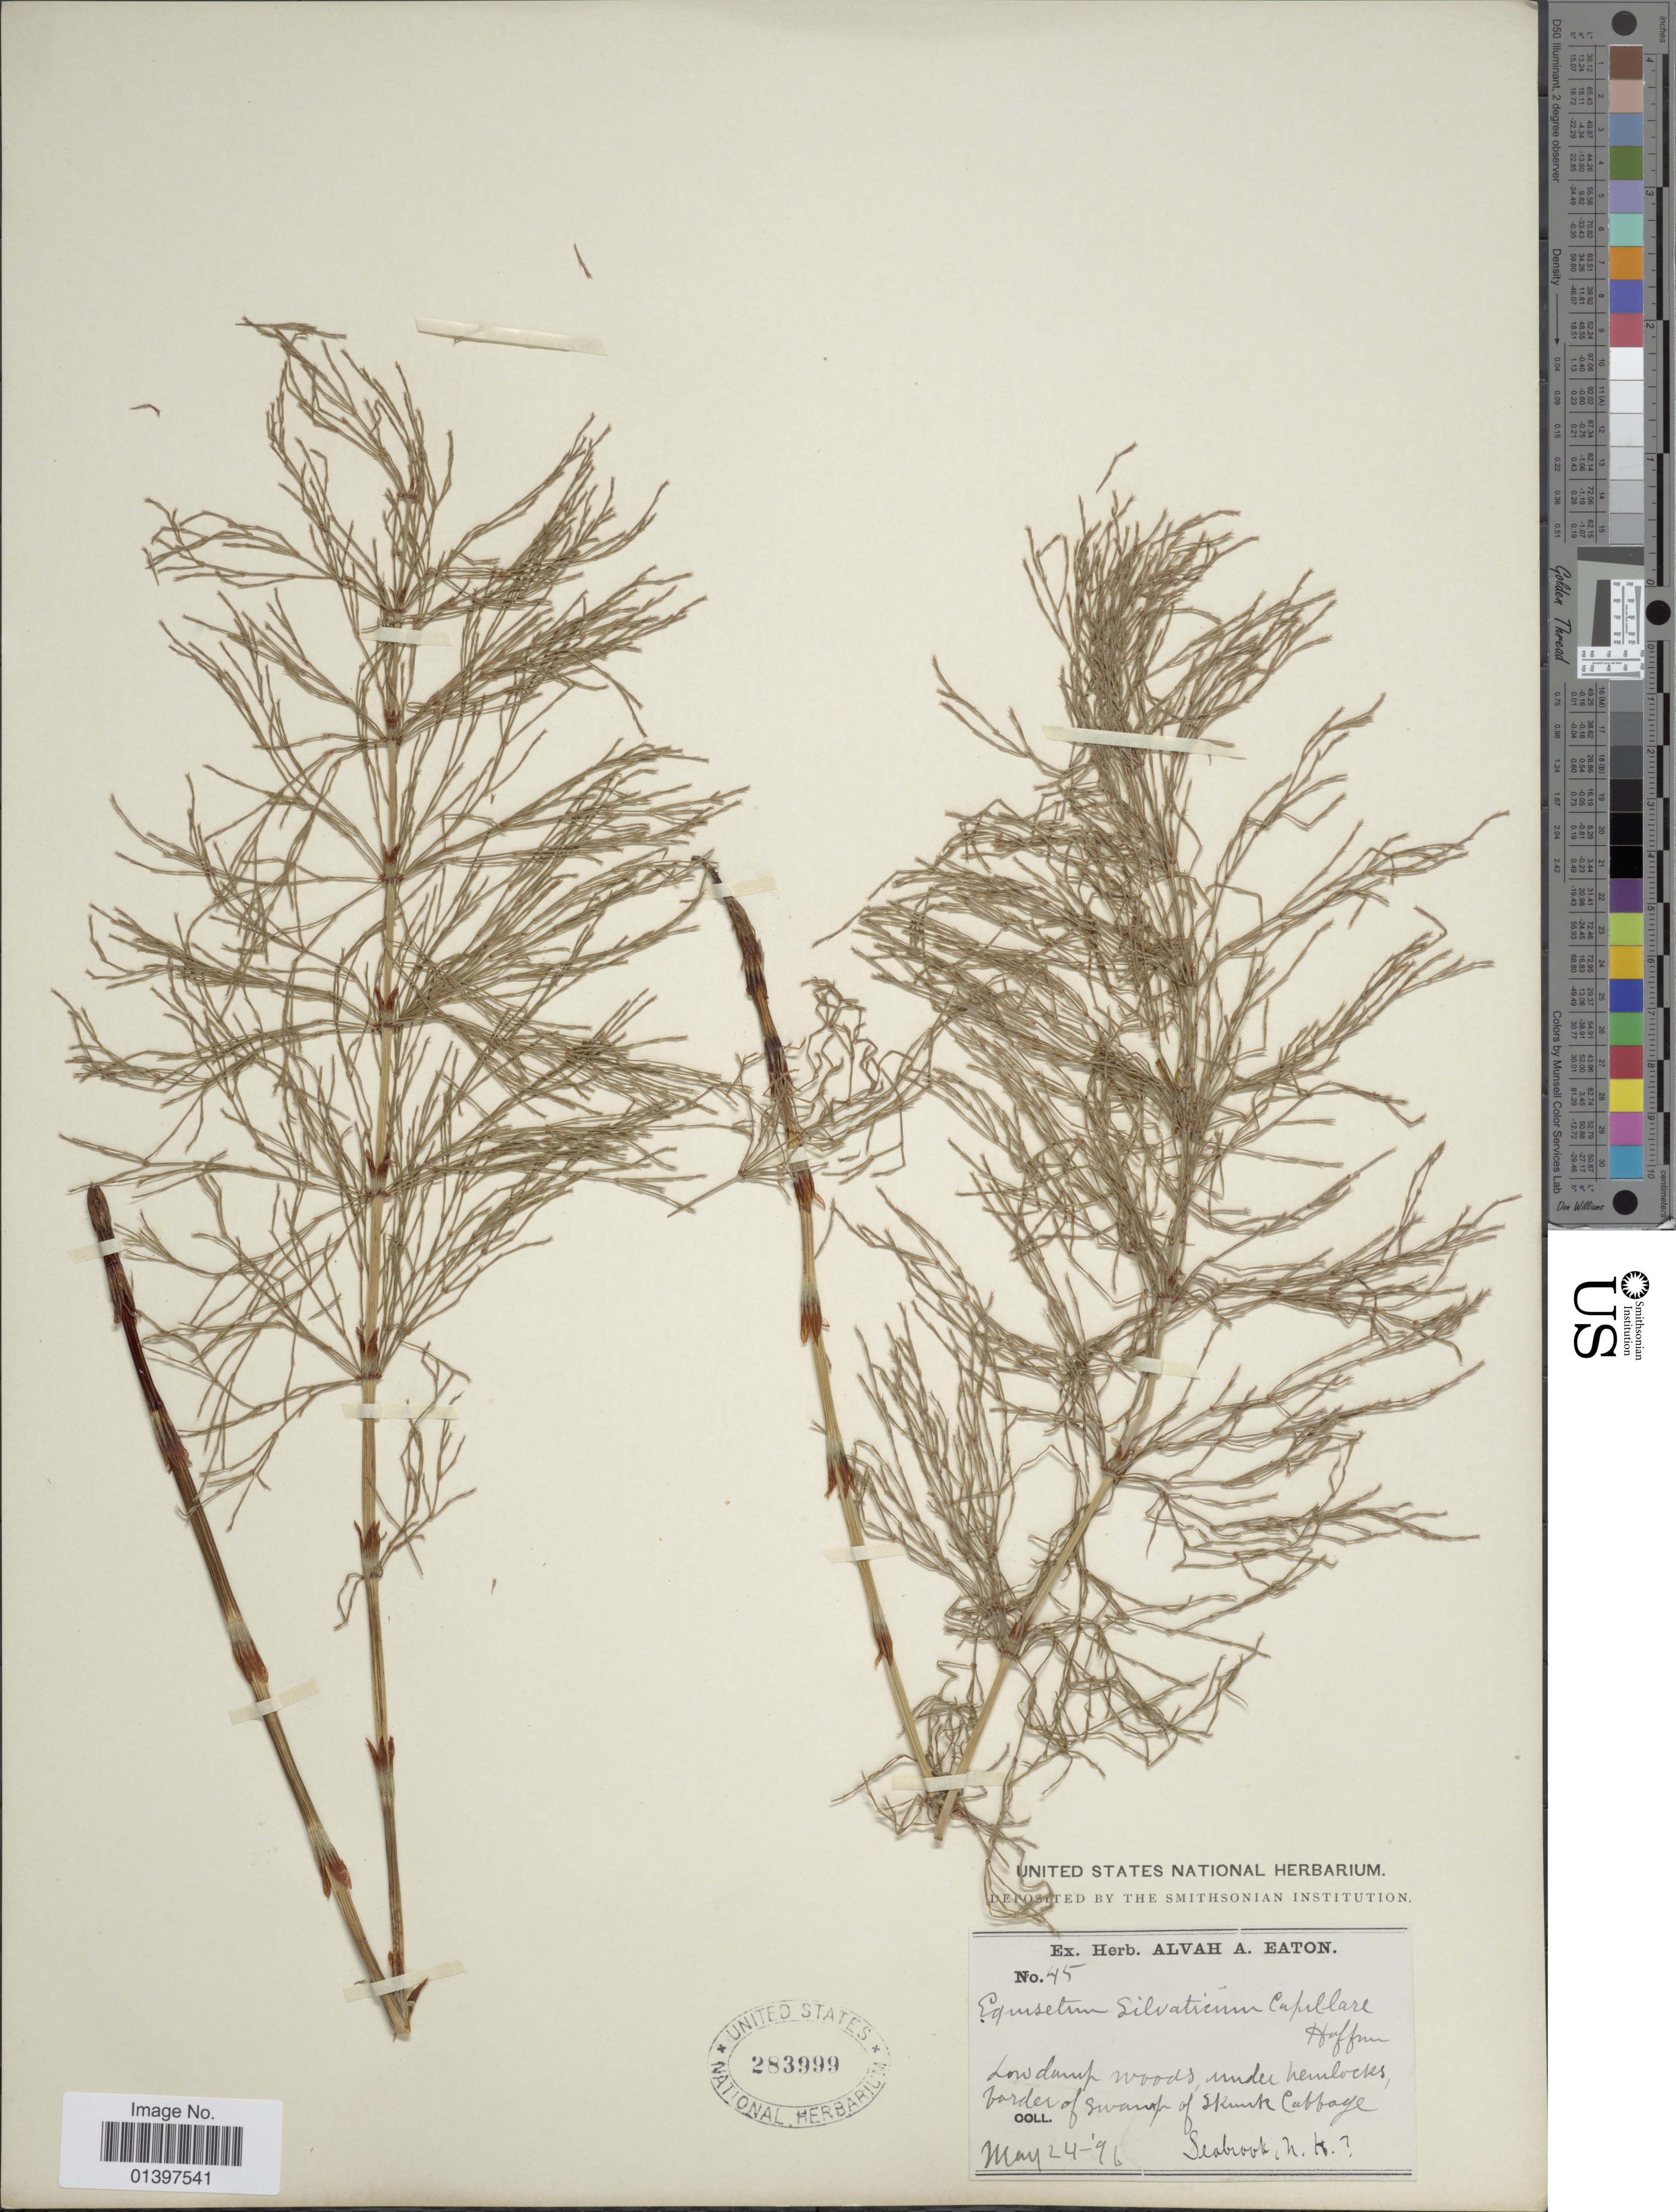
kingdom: Plantae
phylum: Tracheophyta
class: Polypodiopsida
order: Equisetales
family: Equisetaceae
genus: Equisetum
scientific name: Equisetum sylvaticum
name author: L.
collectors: A. A. Eaton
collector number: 45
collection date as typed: Transcribed d/m/y: 24/5/96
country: United States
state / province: New Hampshire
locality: Low damp woods, under hemlocks, border of swamp of skunk cabbage, Seabrook N. H.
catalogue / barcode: US 283999